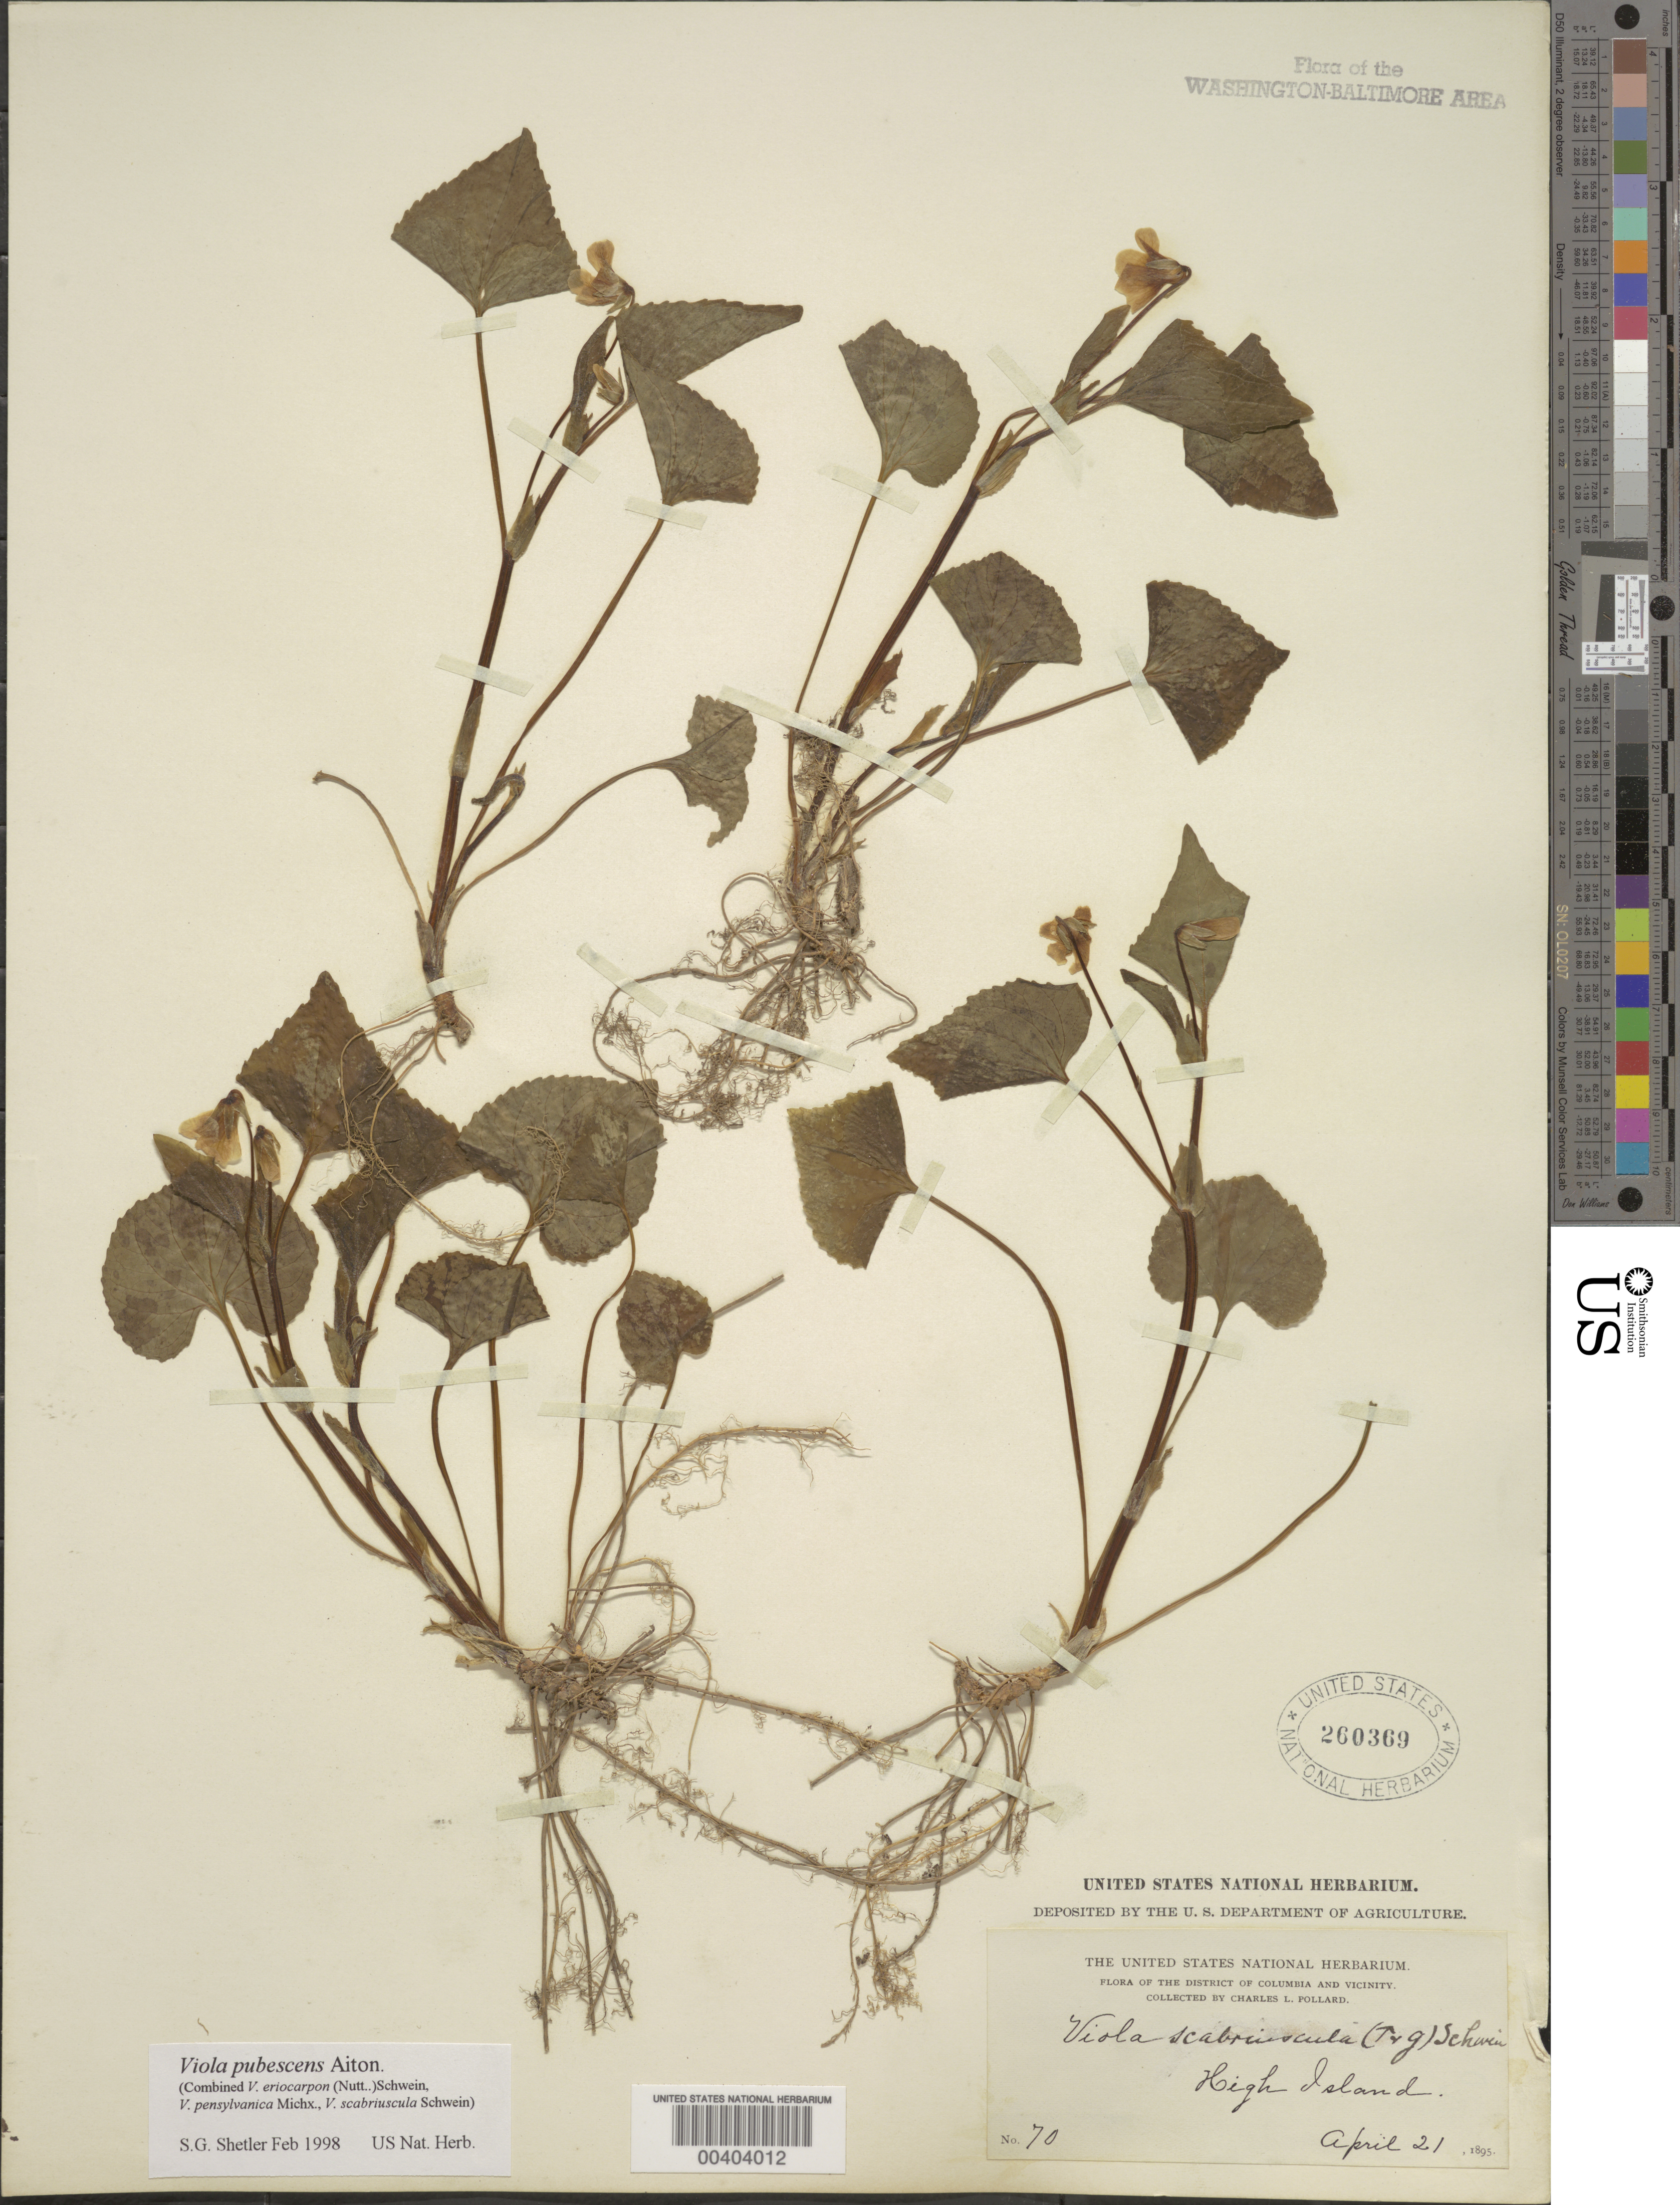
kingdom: Plantae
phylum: Tracheophyta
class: Magnoliopsida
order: Malpighiales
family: Violaceae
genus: Viola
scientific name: Viola pubescens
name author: Aiton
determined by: Shetler, Stanwyn G., (US), NMNH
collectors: C. L. Pollard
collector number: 70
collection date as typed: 21 Apr 1895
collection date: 1895-04-21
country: United States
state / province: Maryland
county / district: Montgomery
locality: High Island C. & O. Canal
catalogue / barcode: US 260369